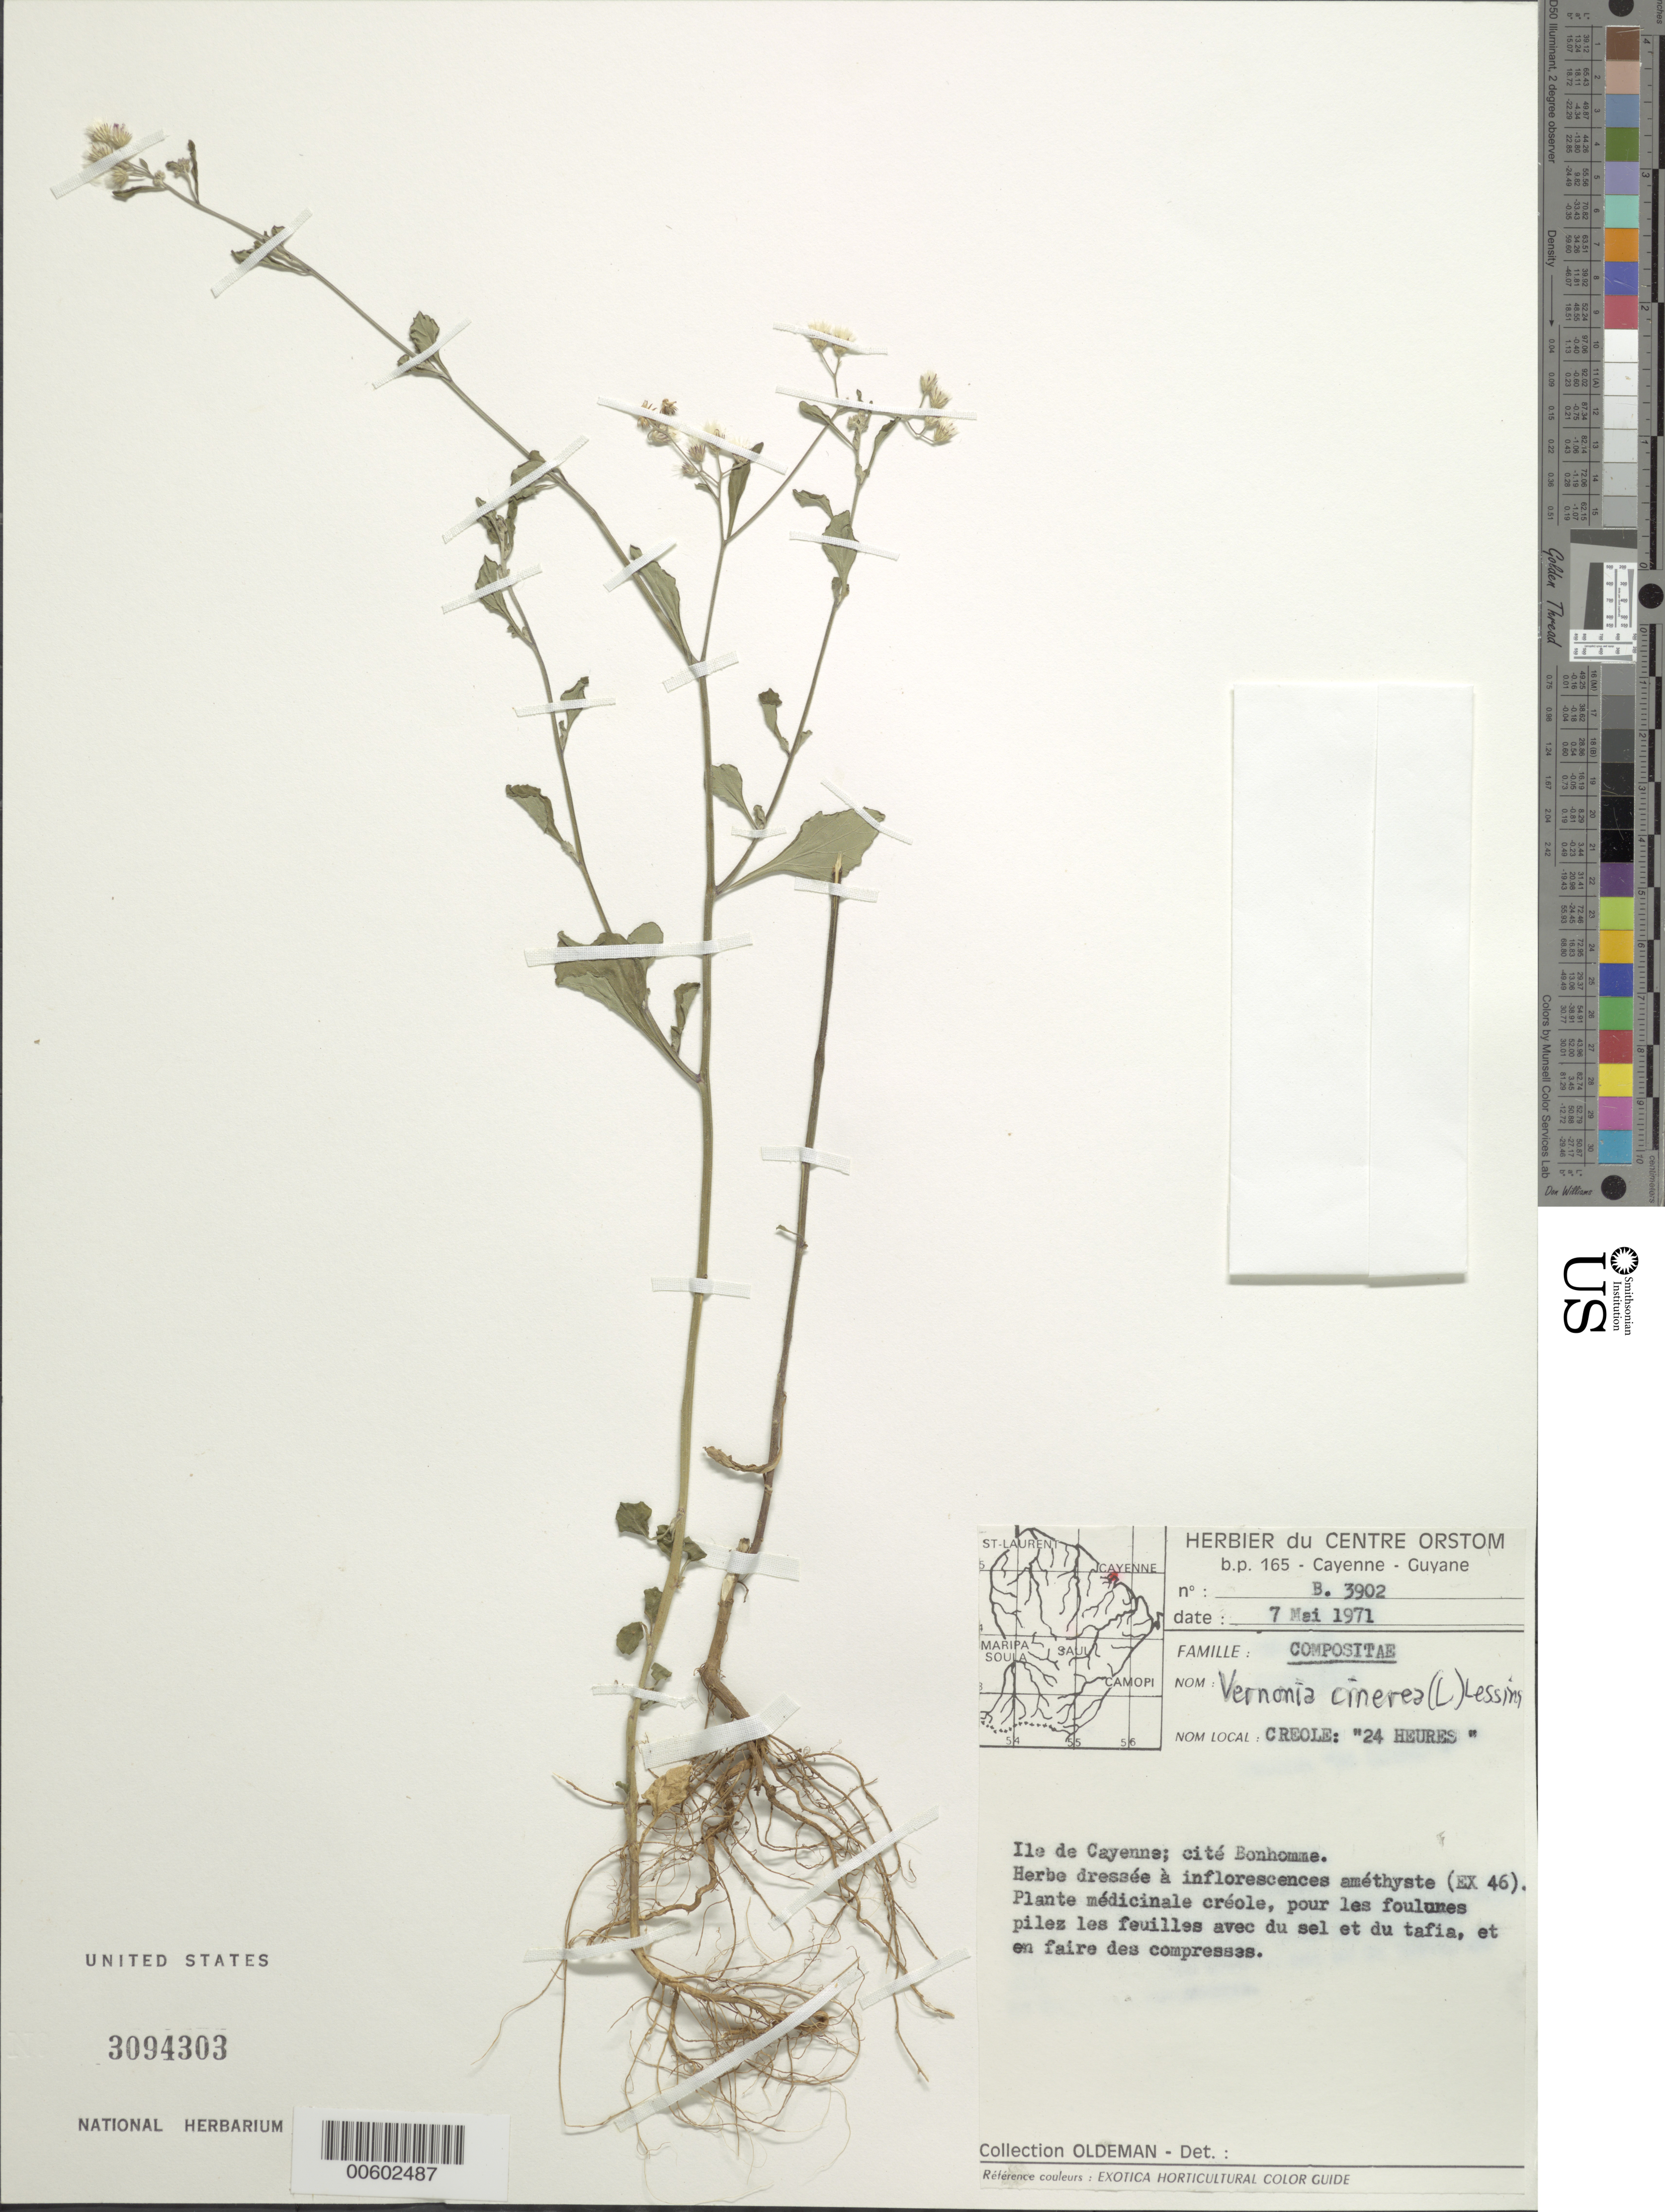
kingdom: Plantae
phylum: Tracheophyta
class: Magnoliopsida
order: Asterales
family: Asteraceae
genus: Cyanthillium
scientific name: Cyanthillium cinereum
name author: (L.) H. Rob.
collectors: R. Oldeman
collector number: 3902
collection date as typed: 7-May-71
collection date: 1971-05-07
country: French Guiana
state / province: Cayenne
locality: Cayenne Island, cite Bonhomme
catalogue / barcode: US 3094303